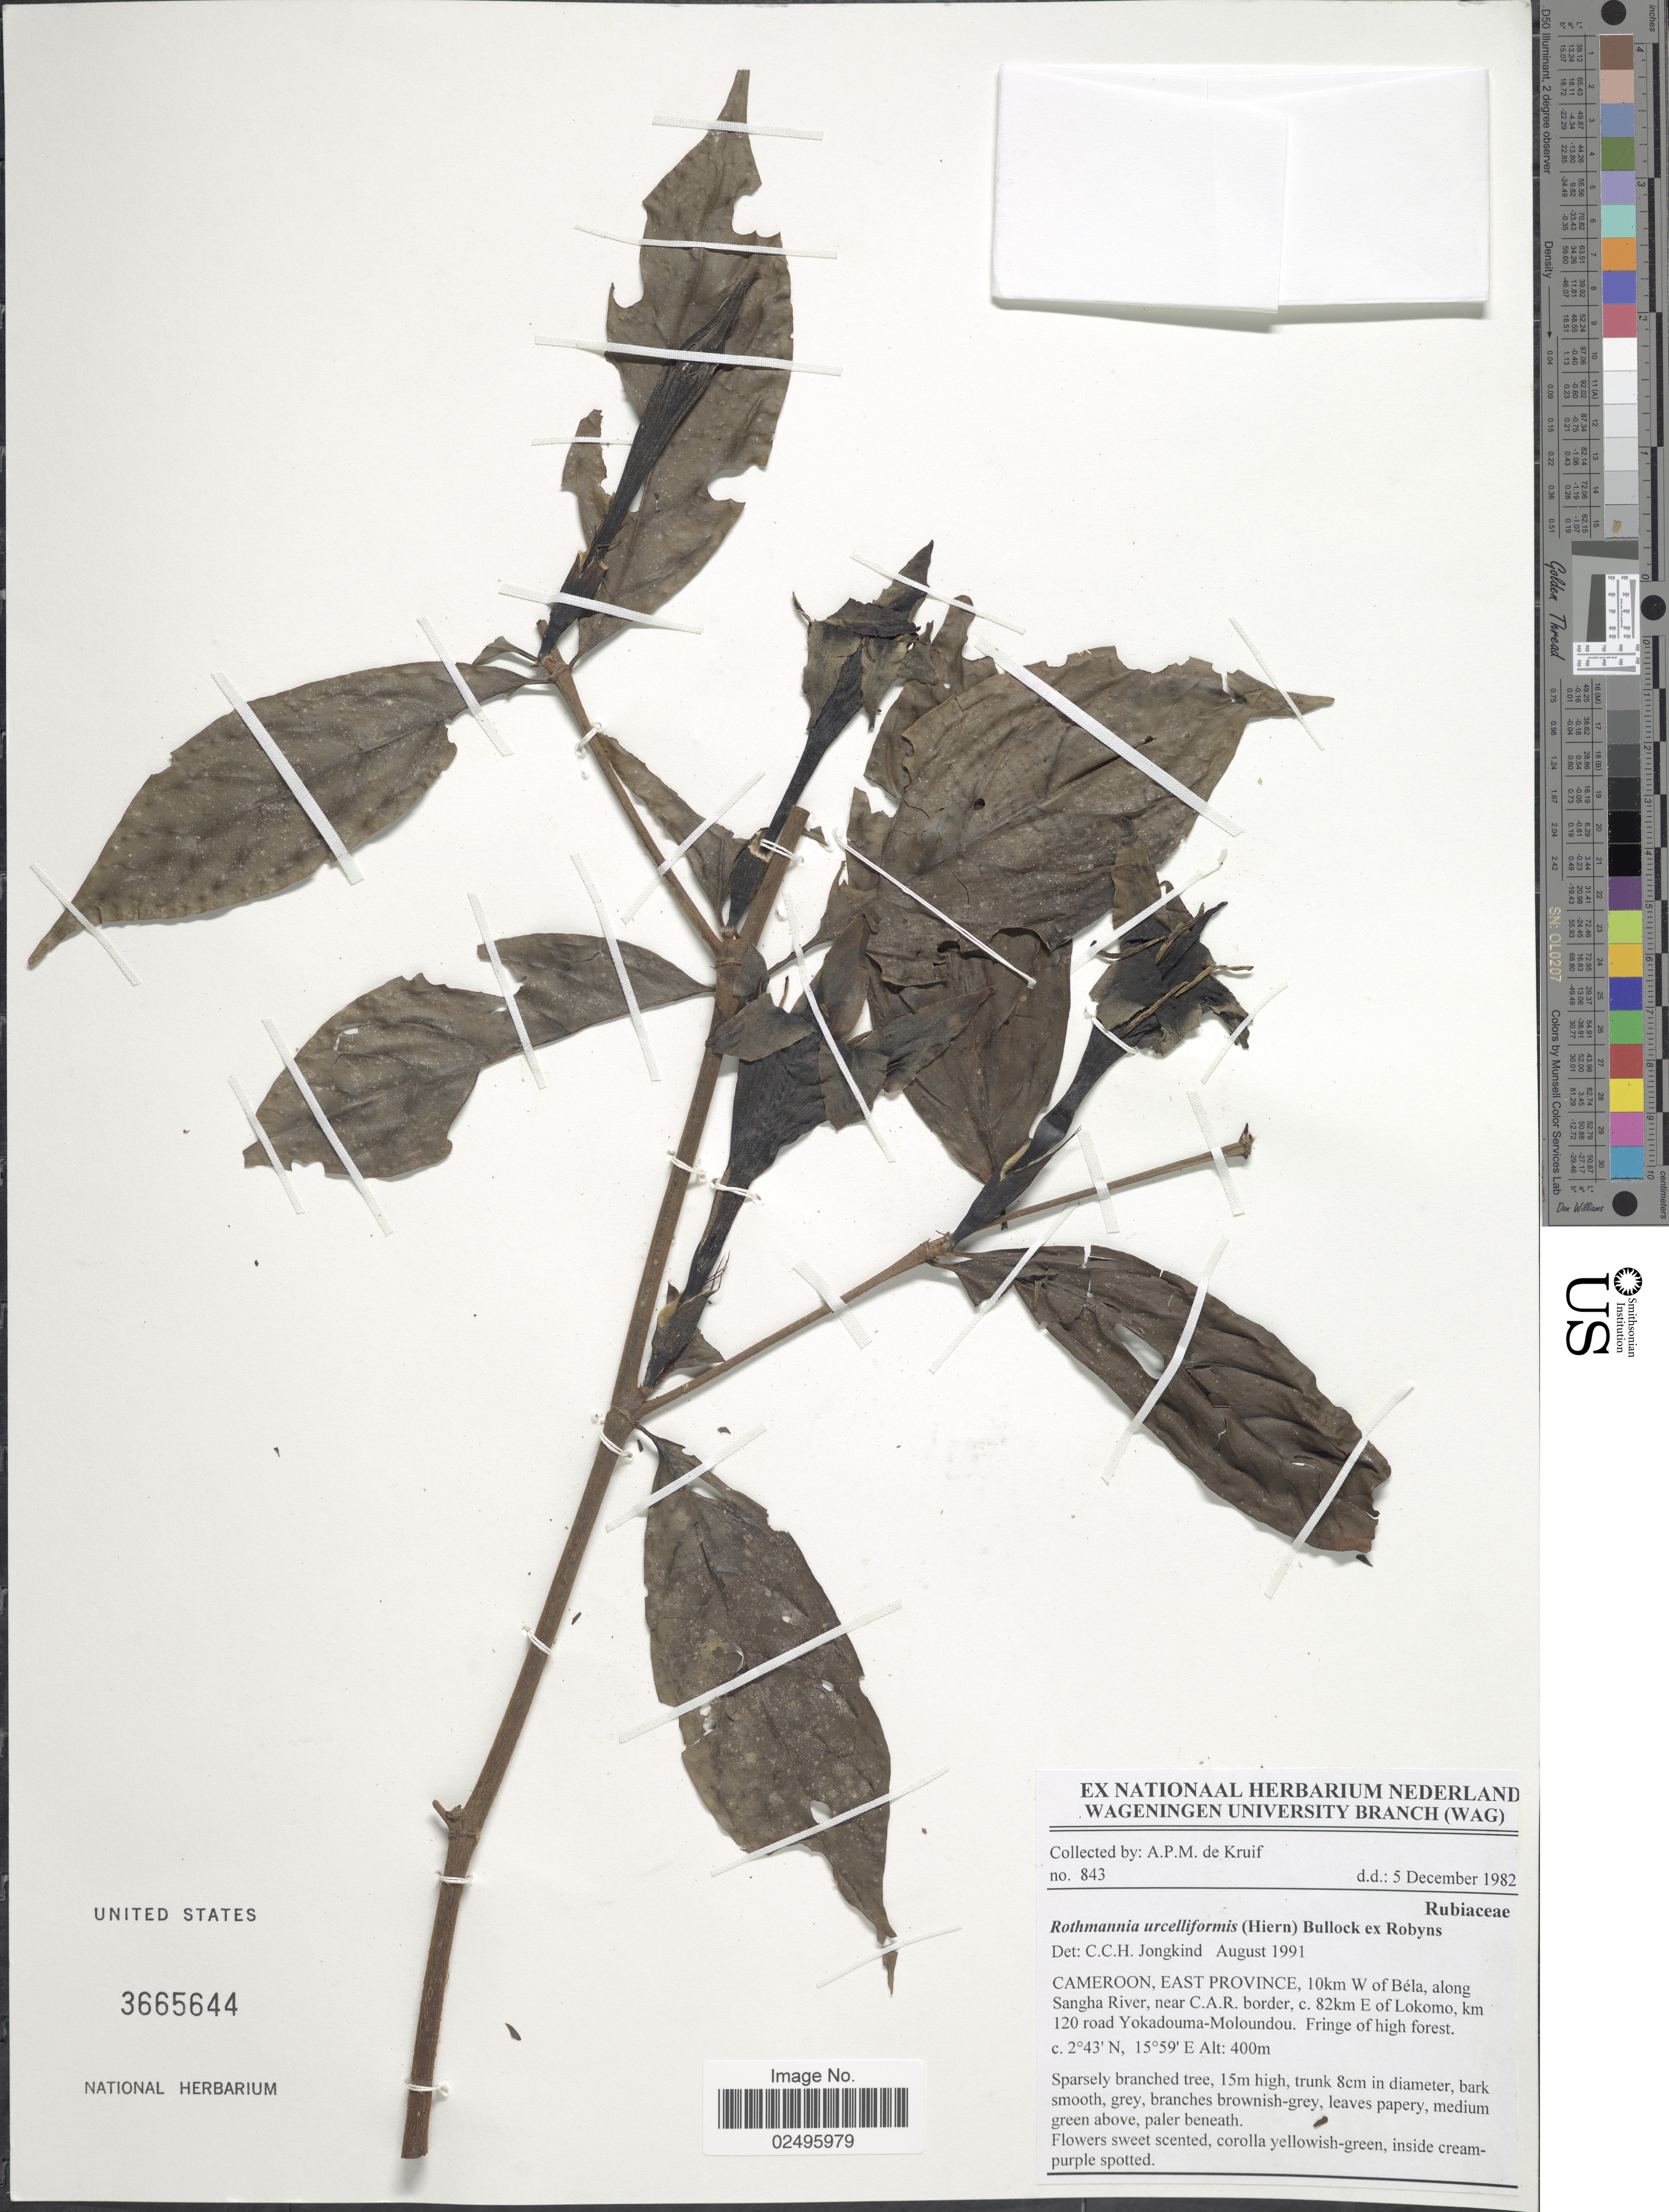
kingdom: Plantae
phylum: Tracheophyta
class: Magnoliopsida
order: Gentianales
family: Rubiaceae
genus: Rothmannia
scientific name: Rothmannia urcelliformis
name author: (Hiern) Bullock ex Robyns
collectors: A. P. de Kruif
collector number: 843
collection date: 1982-12-05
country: Cameroon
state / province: Est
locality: East Province, 10km W of Bela, along Sangha River, near C. A. R. border, c. 82 km E of Lokomo, km 120 road Yokadouma-Moloundou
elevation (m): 400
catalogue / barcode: US 3665644